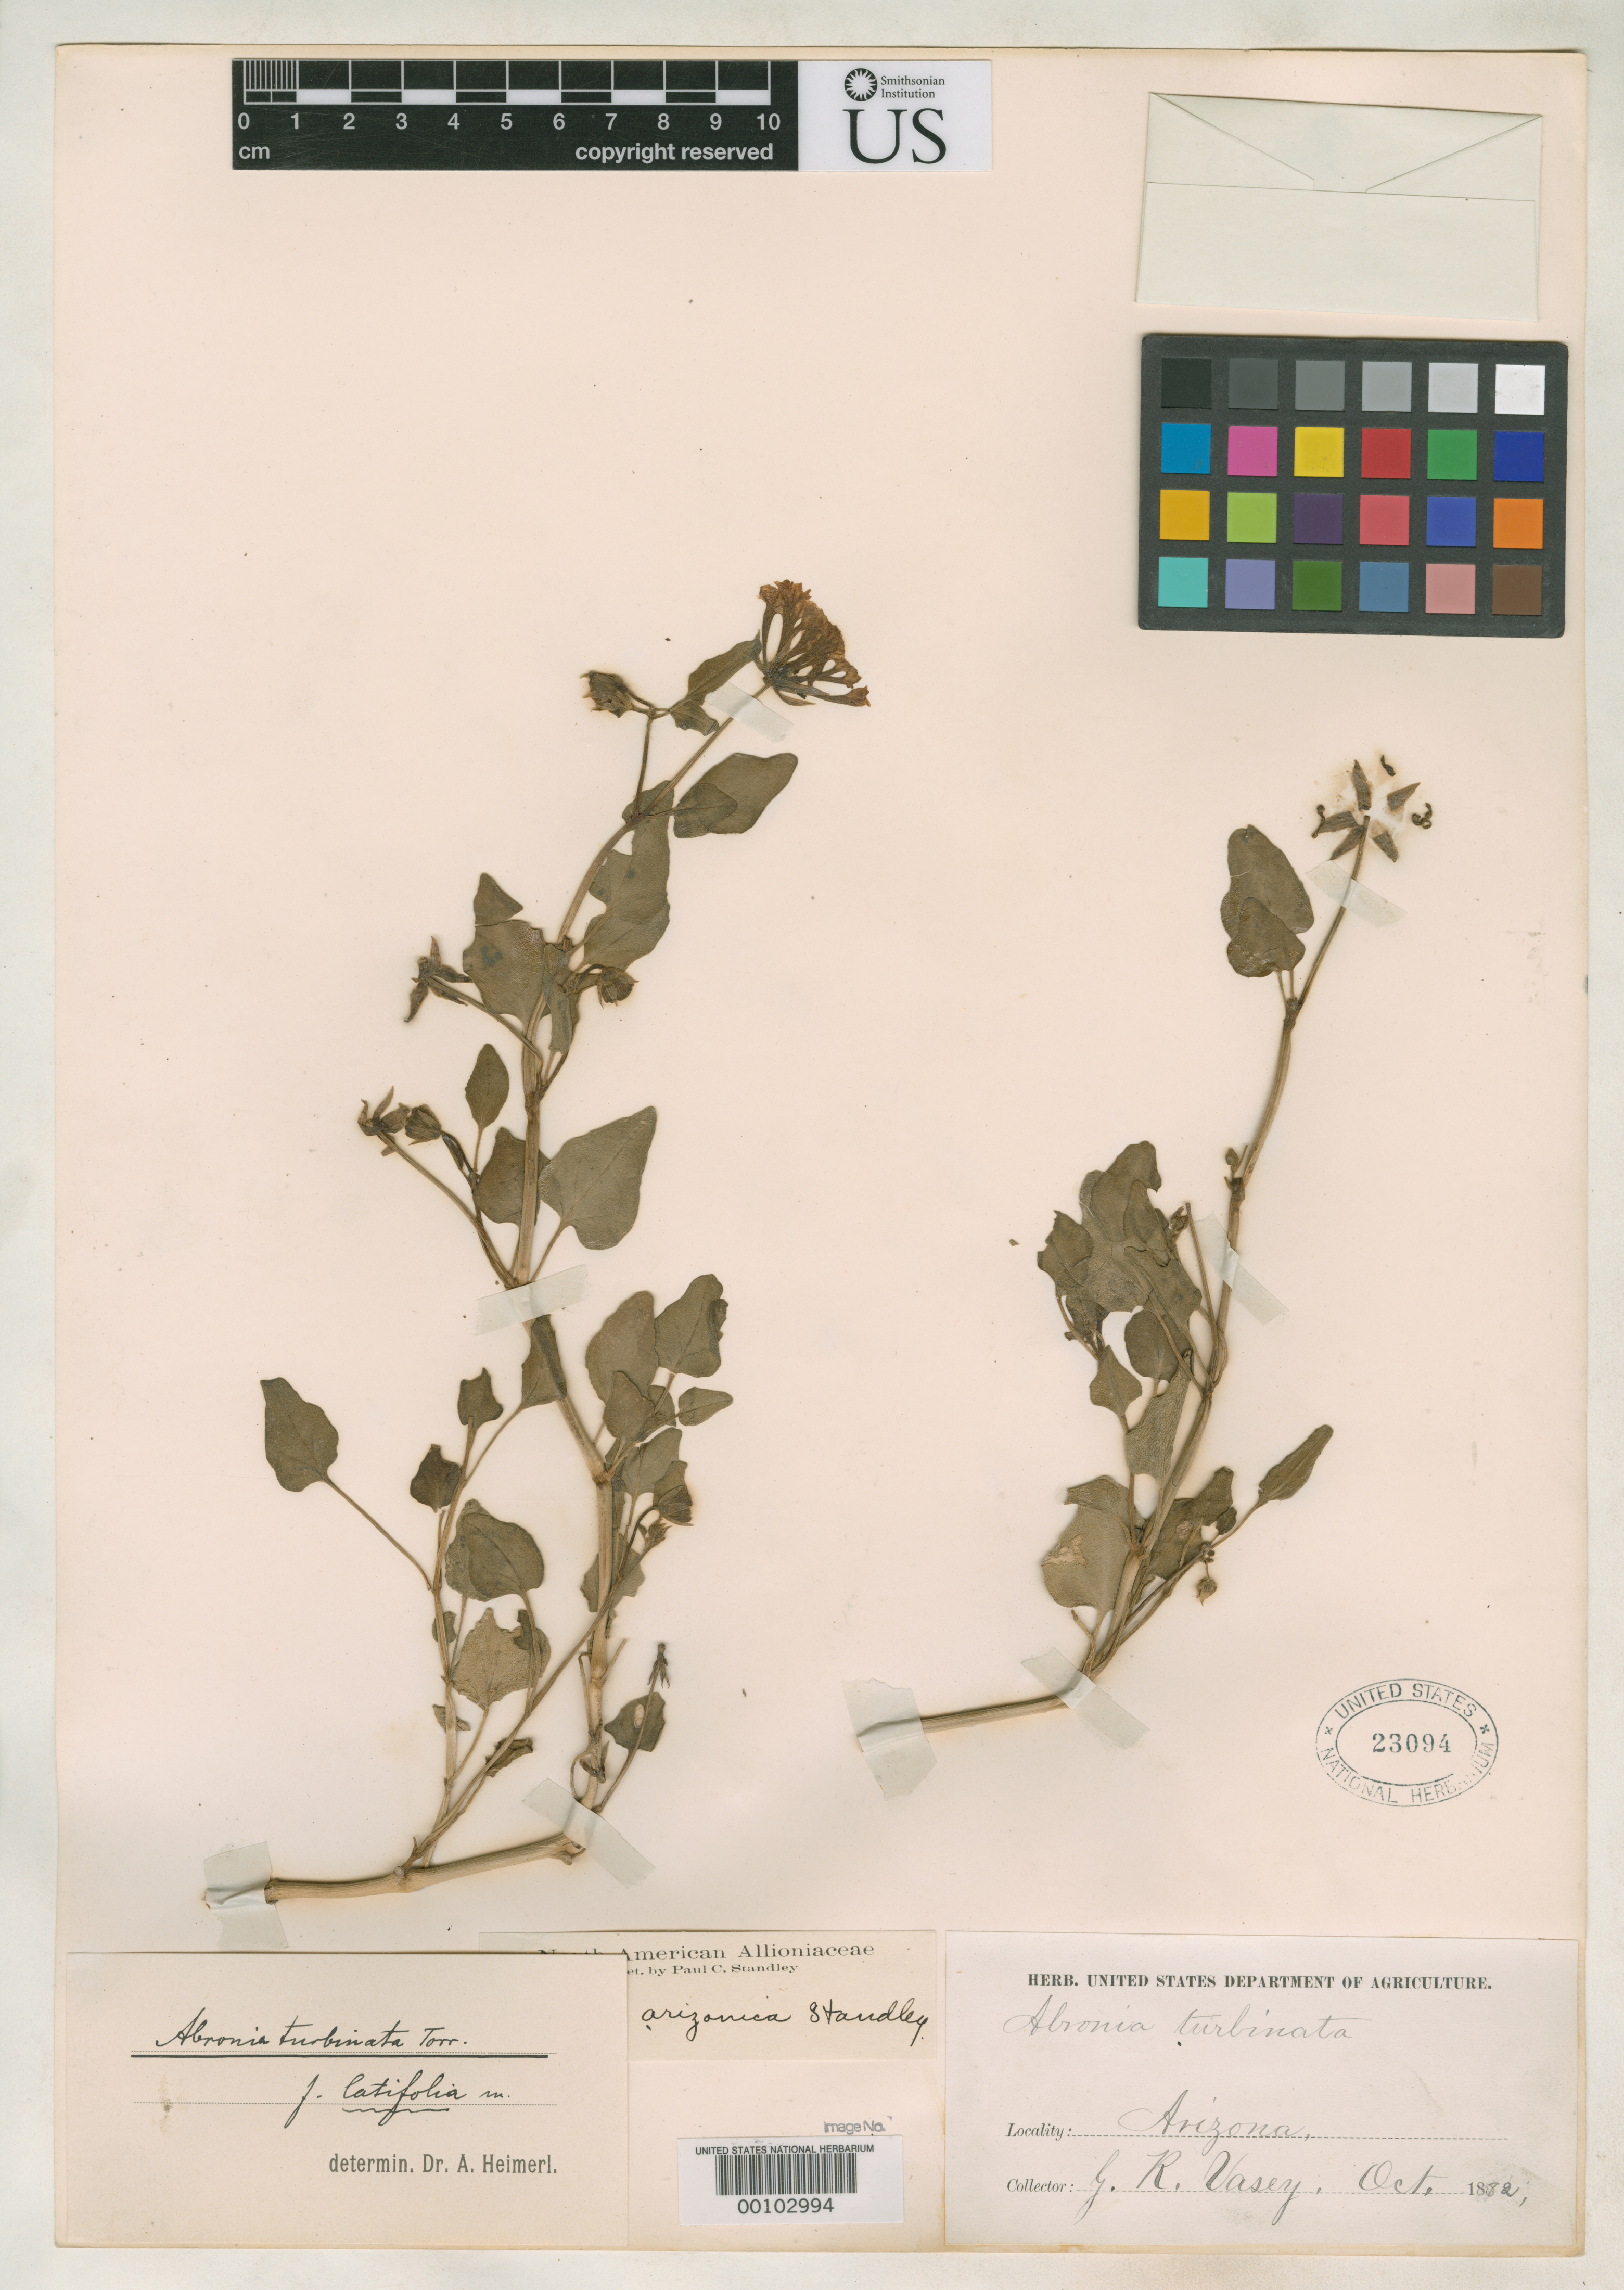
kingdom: Plantae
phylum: Tracheophyta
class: Magnoliopsida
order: Caryophyllales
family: Nyctaginaceae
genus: Abronia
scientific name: Abronia arizonica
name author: Standl.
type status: Holotype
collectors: G. R. Vasey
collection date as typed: Oct 1882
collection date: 1882-10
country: United States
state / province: Arizona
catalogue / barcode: US 23094